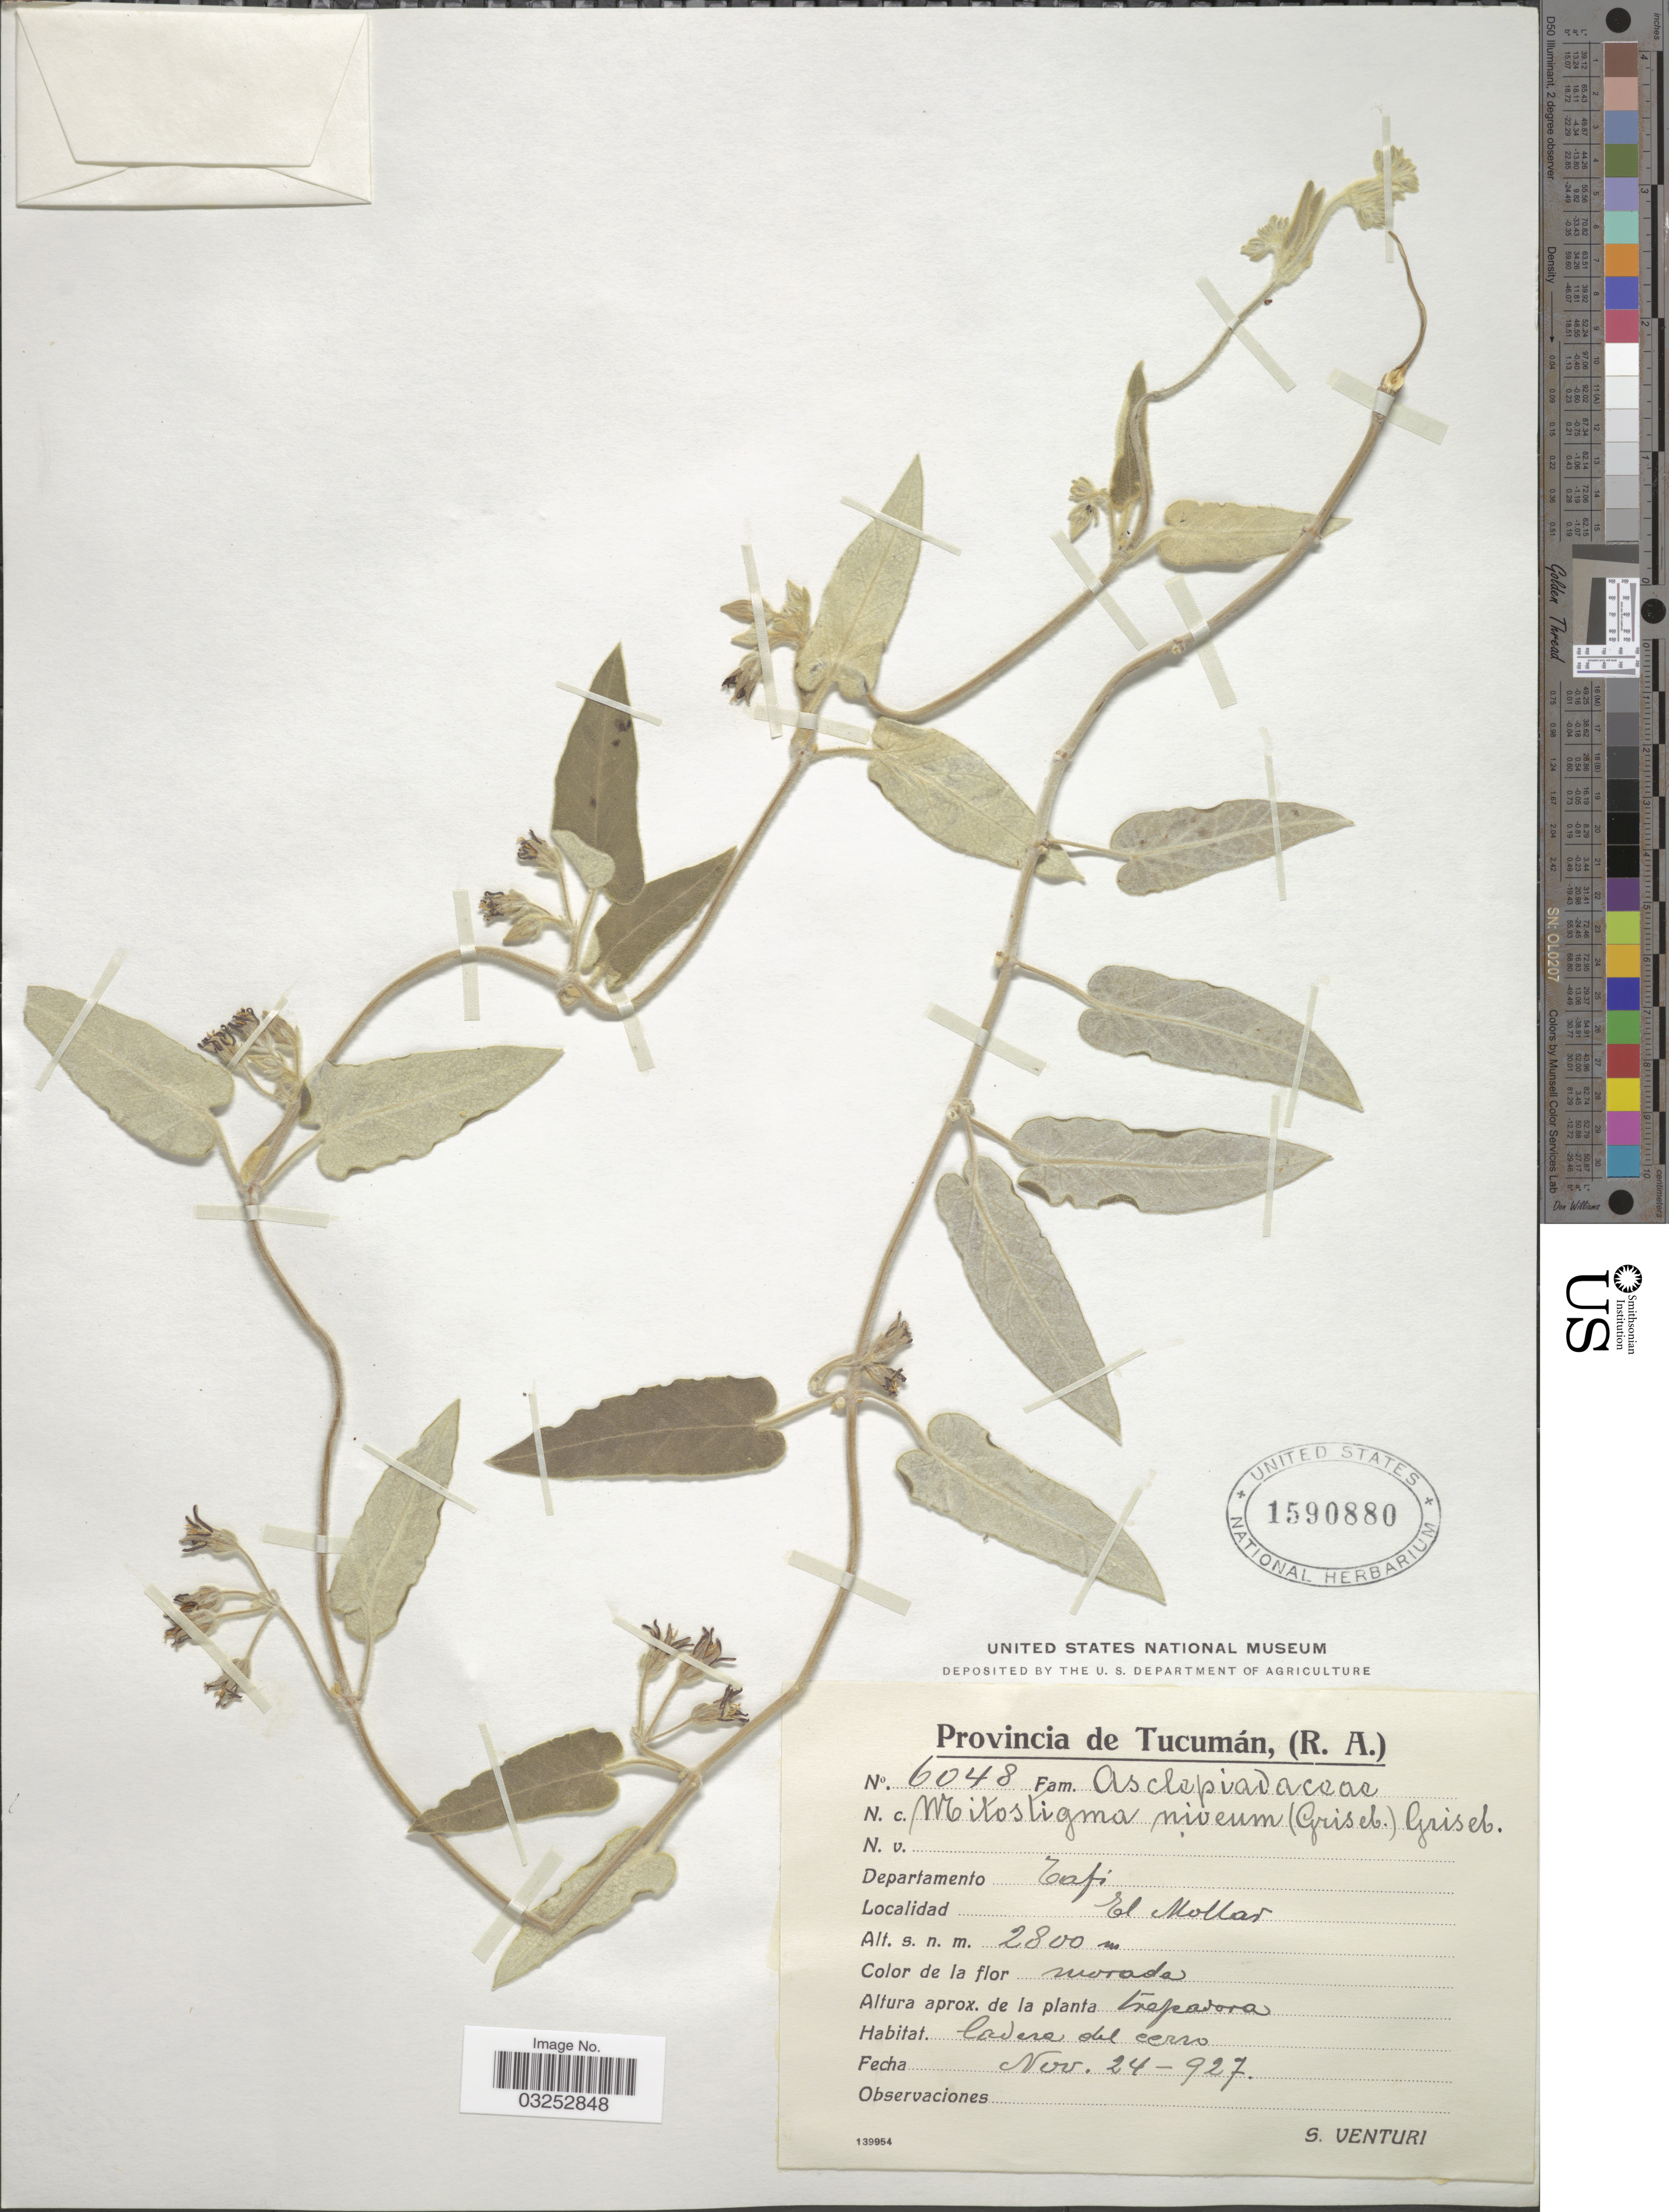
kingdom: Plantae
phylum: Tracheophyta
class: Magnoliopsida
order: Gentianales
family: Apocynaceae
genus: Mitostigma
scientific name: Mitostigma niveum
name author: (Griseb.) Griseb.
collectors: S. Venturi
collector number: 6048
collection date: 1927-11-24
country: Argentina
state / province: Tucuman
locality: Provincia de Tucumán, (R.A.) Departamento Tafi, El Mollar.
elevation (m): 2800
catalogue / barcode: US 1590880